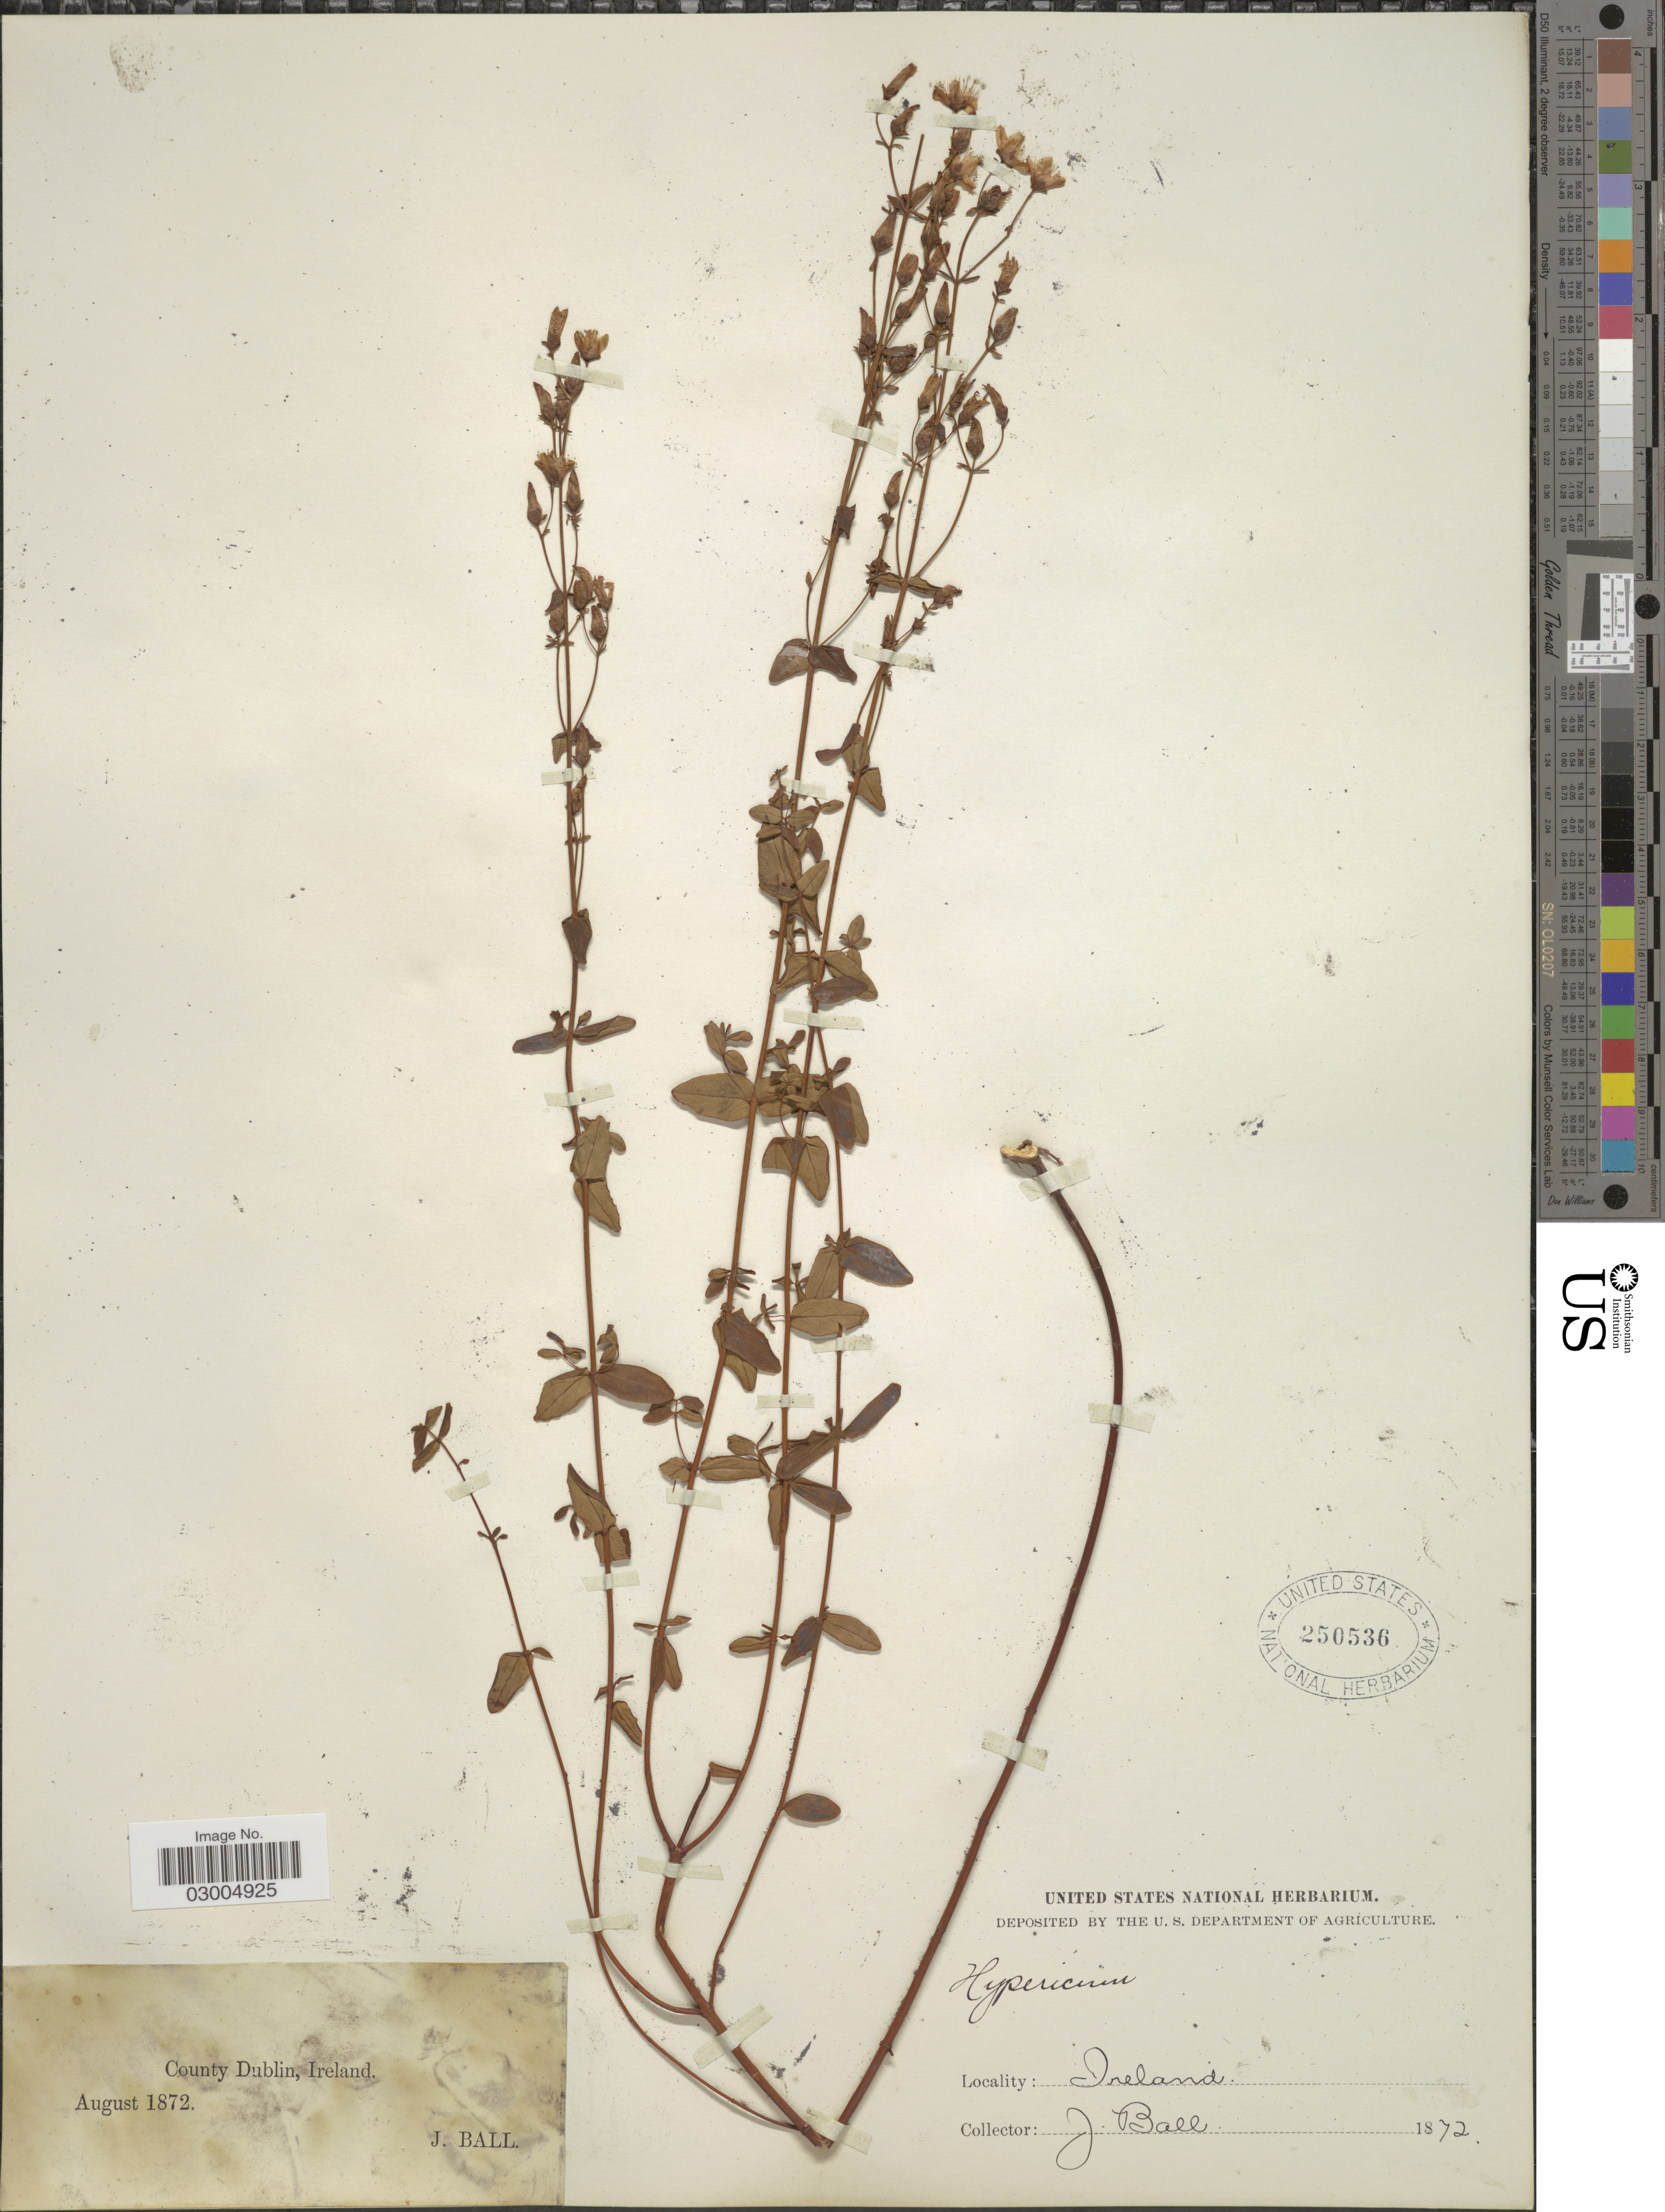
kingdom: Plantae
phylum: Tracheophyta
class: Magnoliopsida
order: Malpighiales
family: Hypericaceae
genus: Hypericum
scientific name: Hypericum sp.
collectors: J. Ball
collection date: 1872-08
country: Ireland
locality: Country Dublin.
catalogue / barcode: US 250536